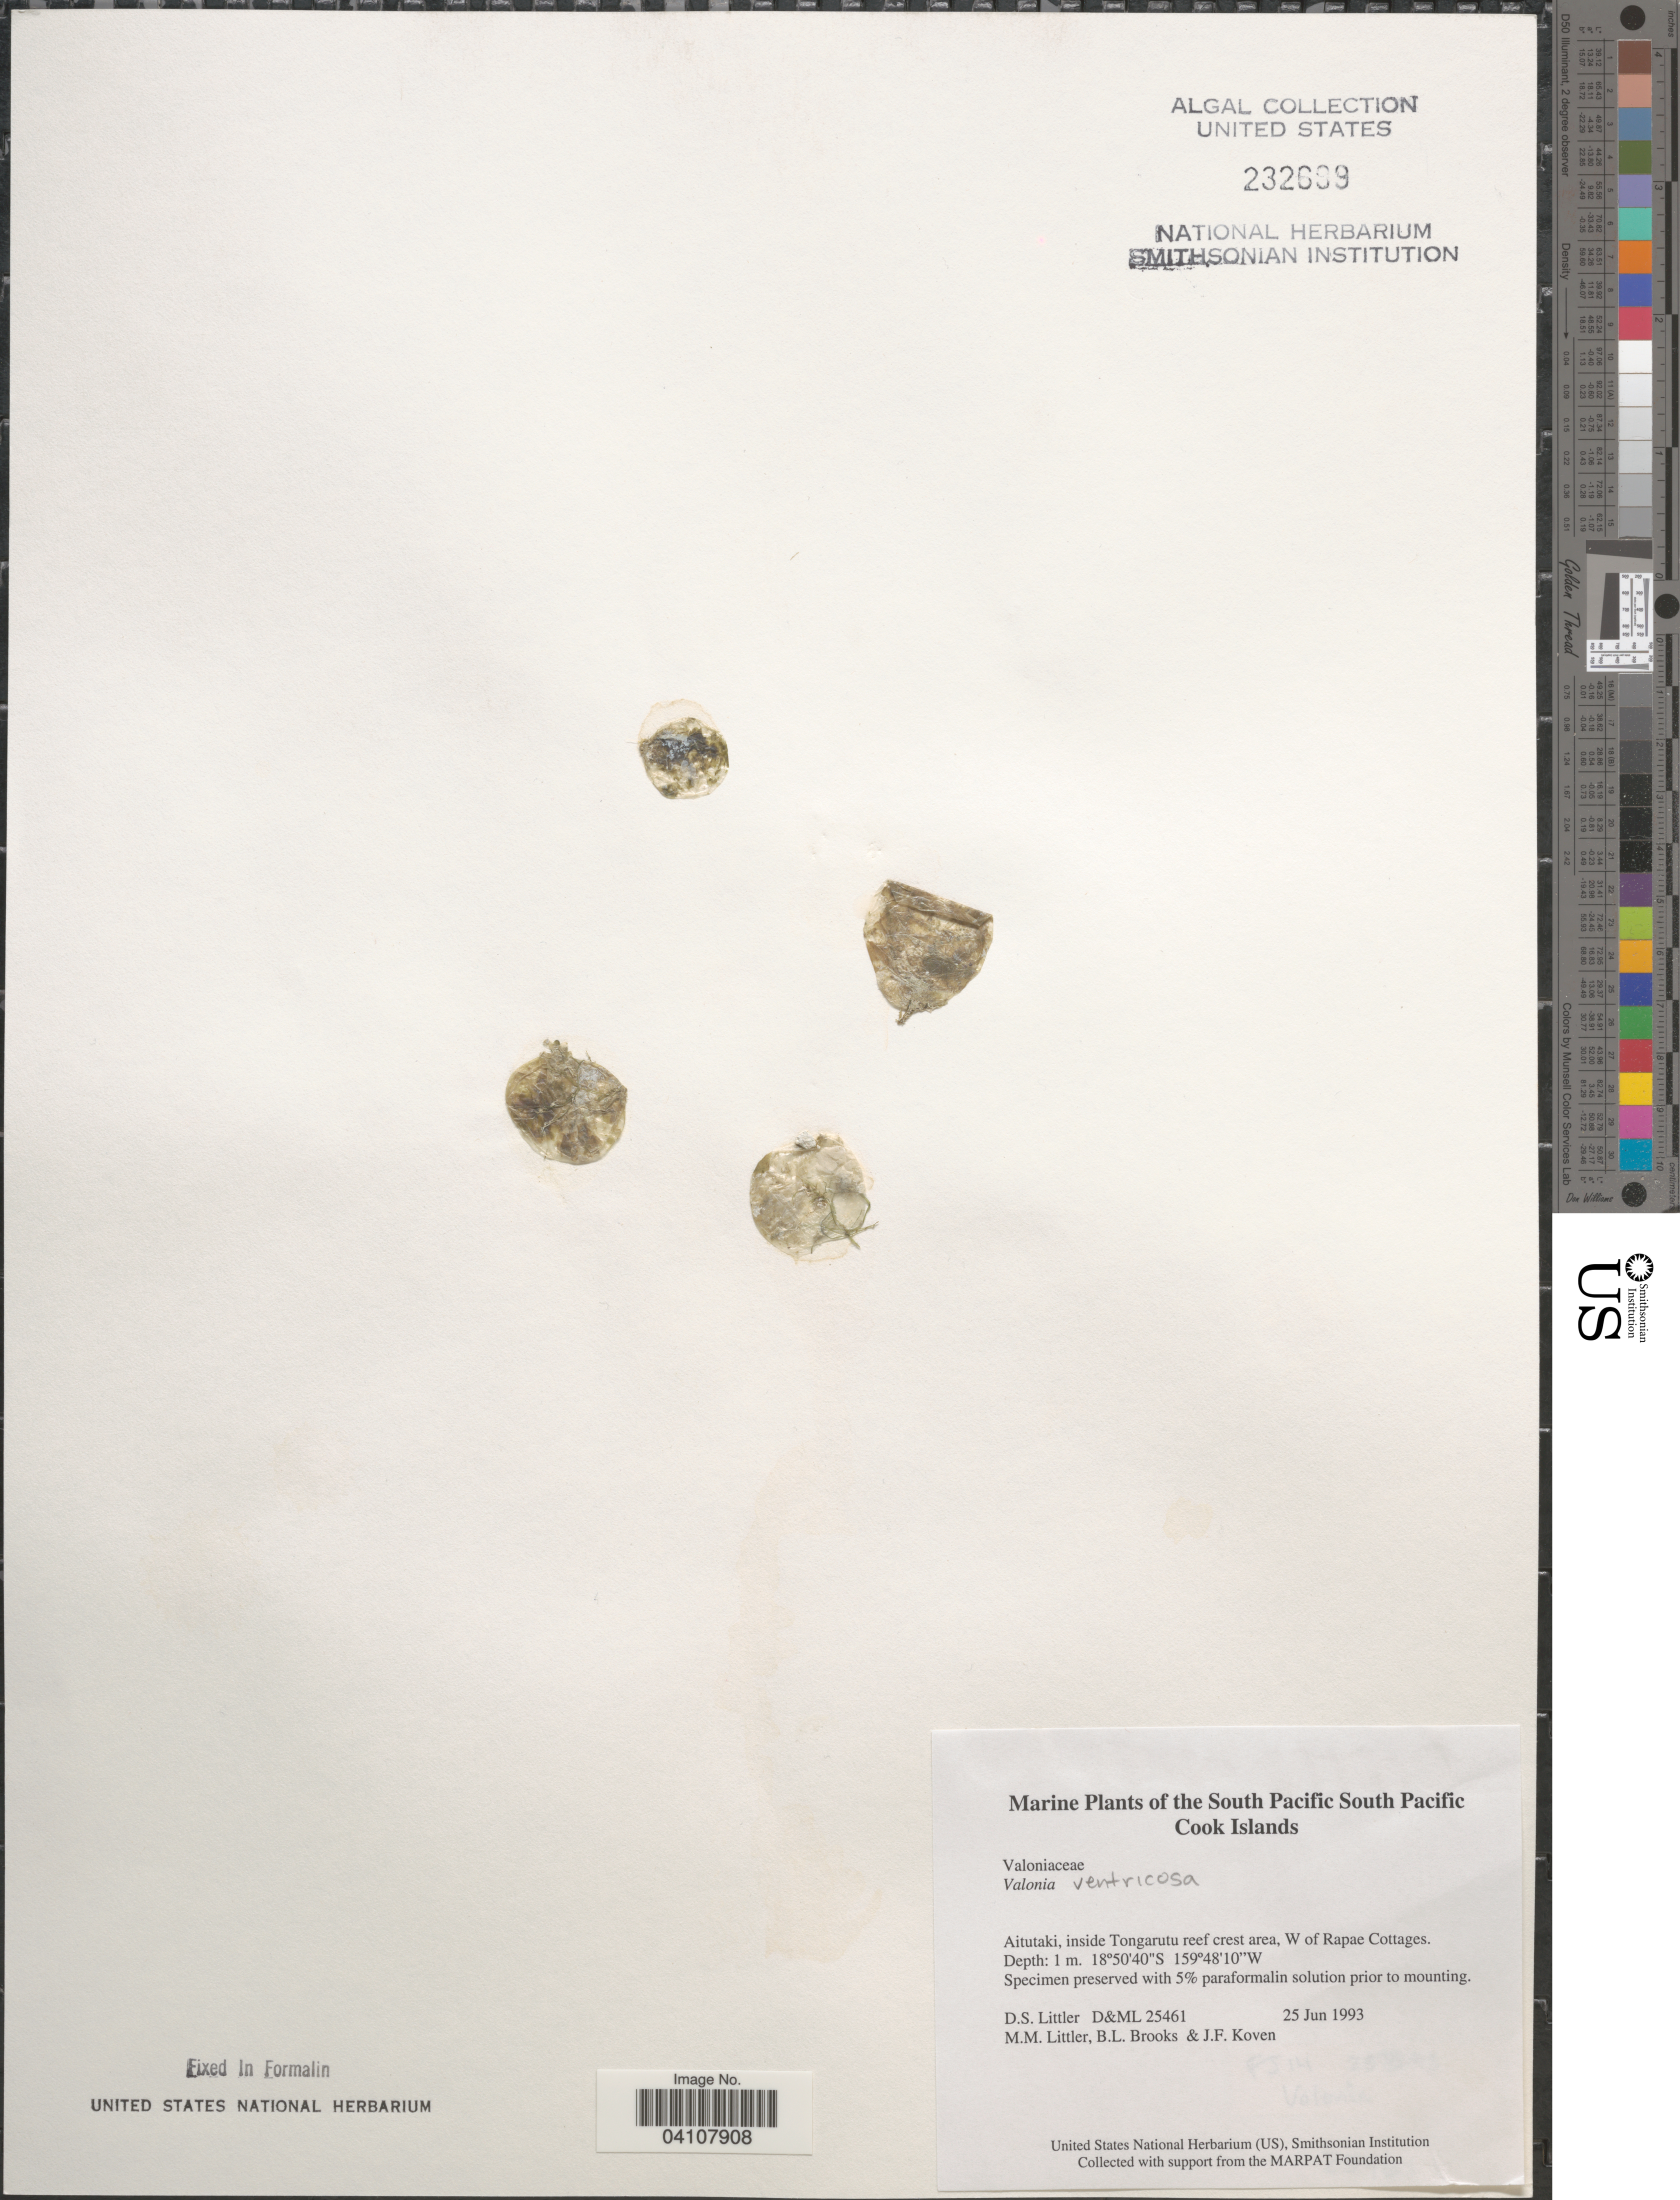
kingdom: Plantae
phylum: Chlorophyta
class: Ulvophyceae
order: Siphonocladales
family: Valoniaceae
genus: Valonia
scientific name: Valonia ventricosa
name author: J. Agardh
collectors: D. S. Littler, B. Brooks & J. Koven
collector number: D&ML25461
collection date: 1993-06-25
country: Cook Islands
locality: The South Pacific. Aitutaki, inside Tongarutu reef crest area, W of Rapae Cottages.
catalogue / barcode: US 232699